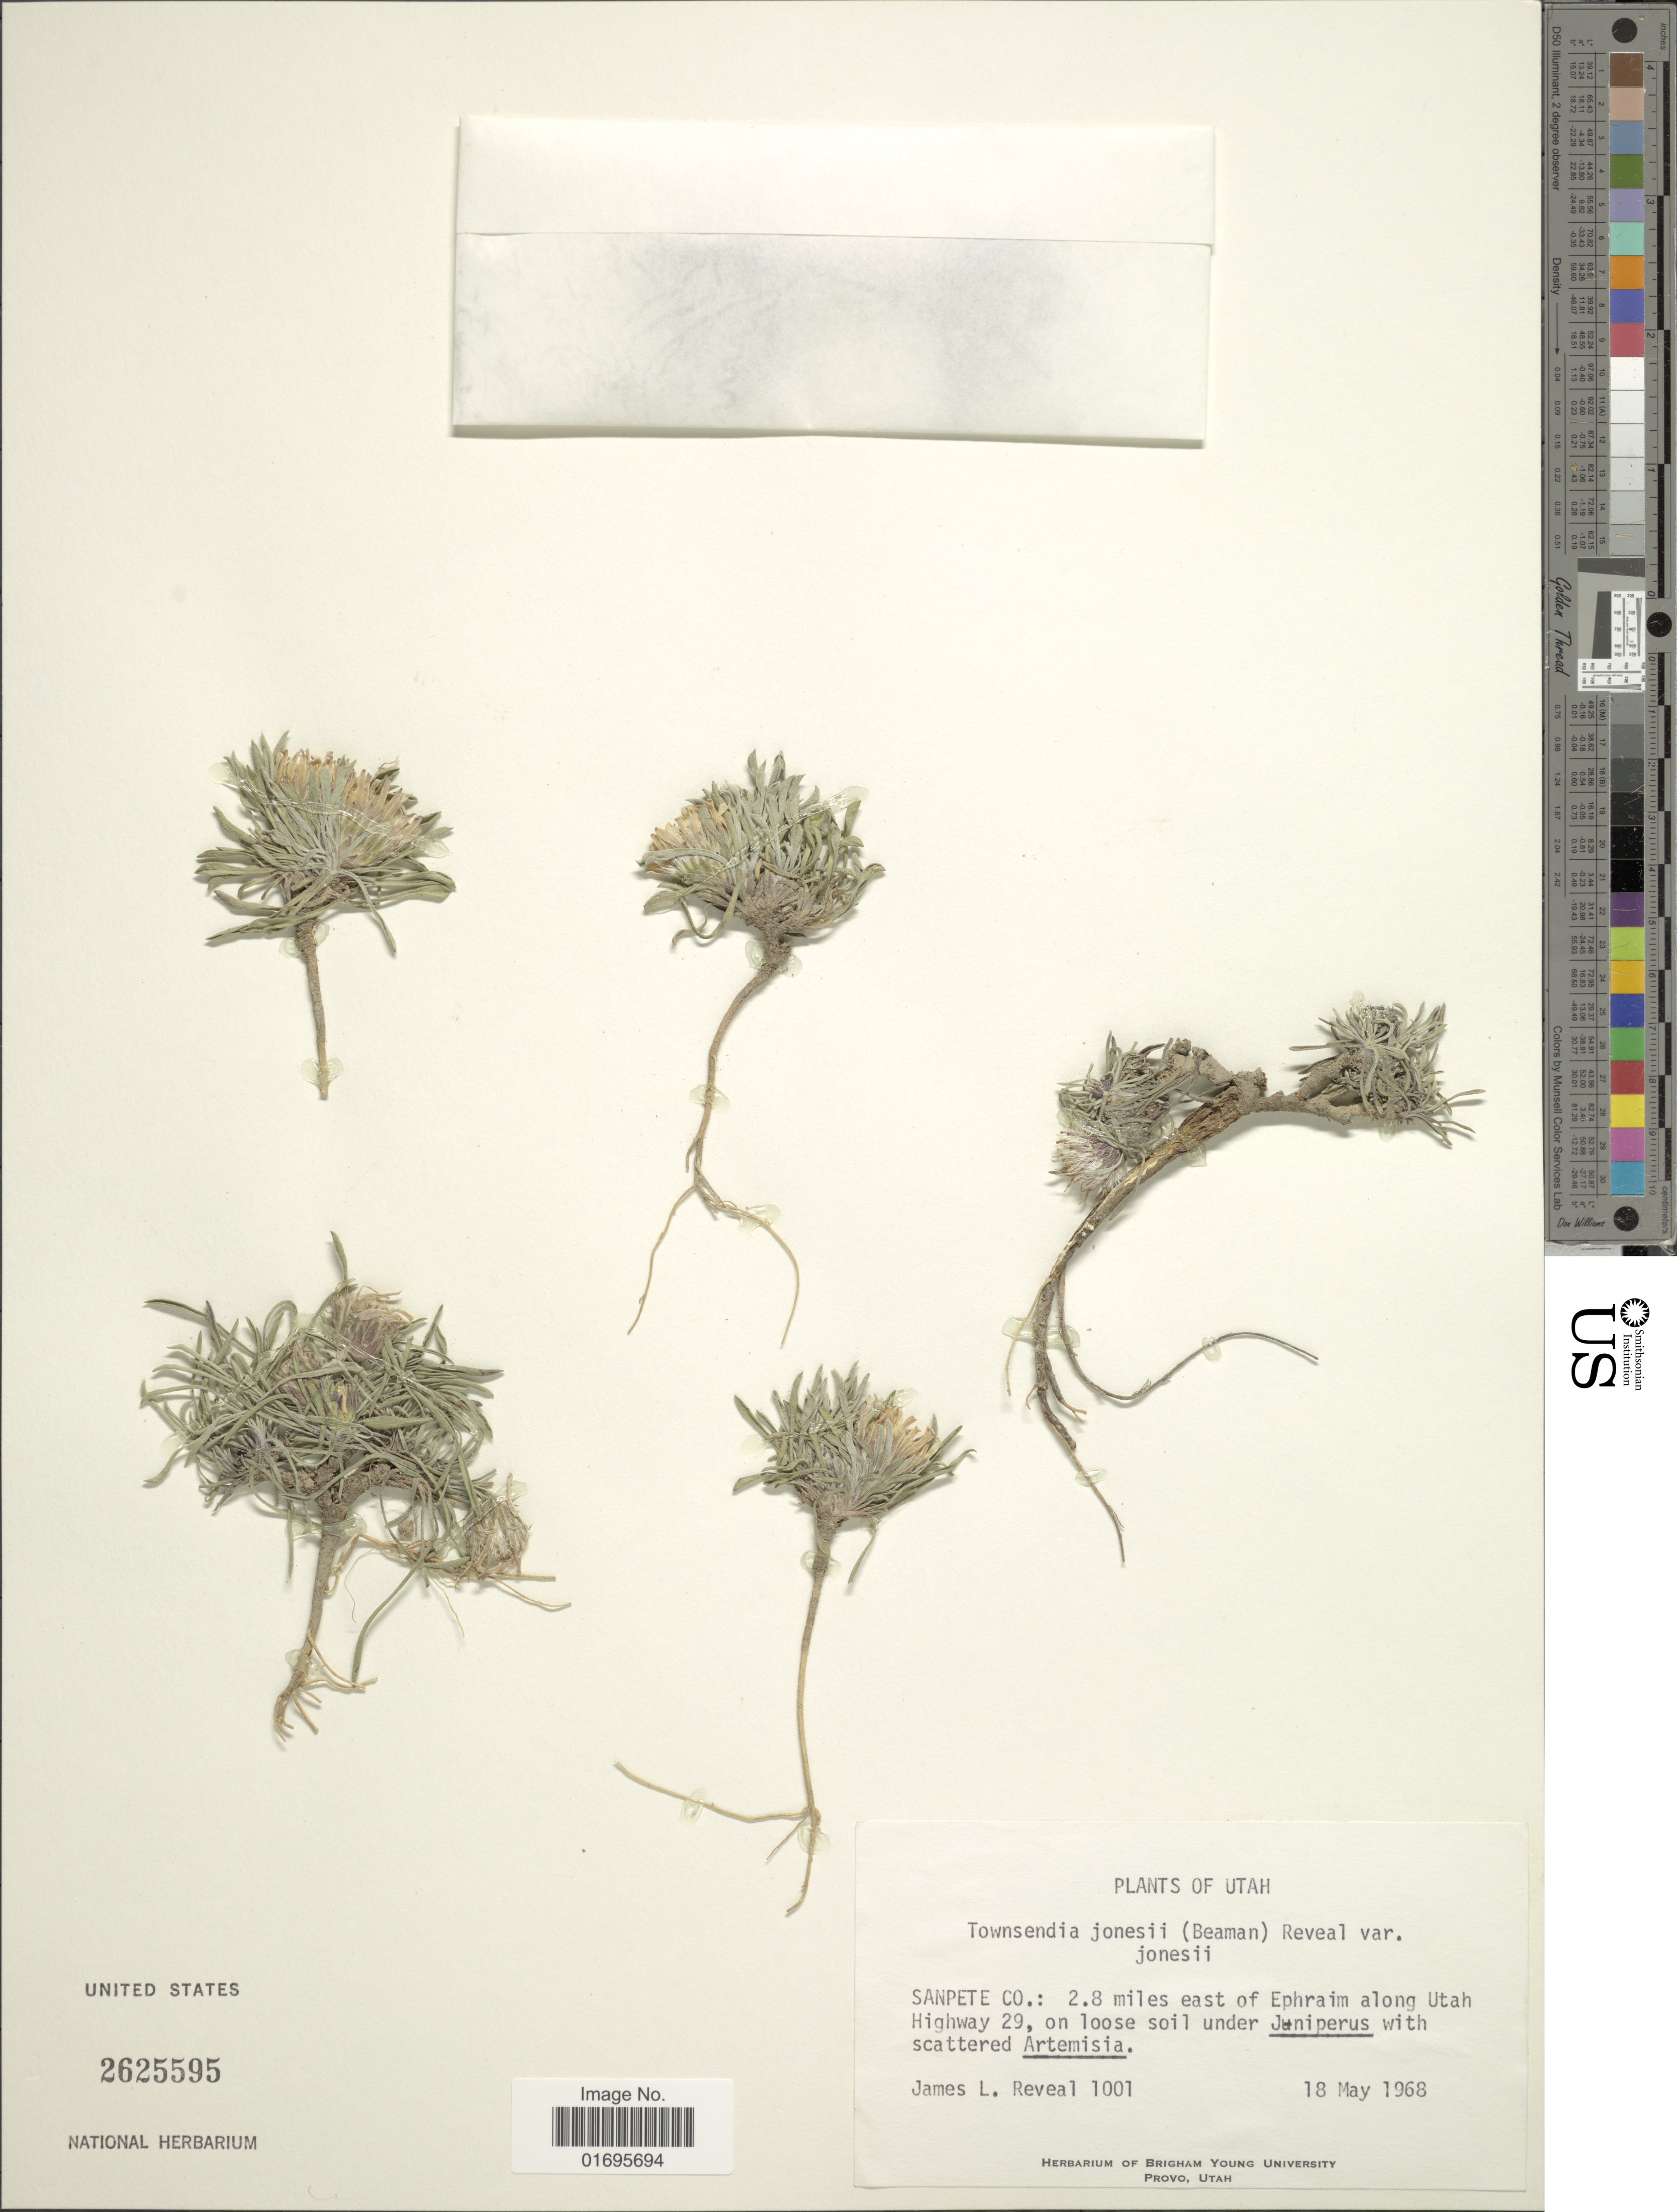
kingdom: Plantae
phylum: Tracheophyta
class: Magnoliopsida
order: Asterales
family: Asteraceae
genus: Townsendia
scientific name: Townsendia jonesii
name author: (Beaman) Reveal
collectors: J. L. Reveal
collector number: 1001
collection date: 1968-05-18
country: United States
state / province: Utah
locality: Sanpete Co.: 2.8 miles east of Emphraim along Highway 29, on loose soil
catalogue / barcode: US 2625595